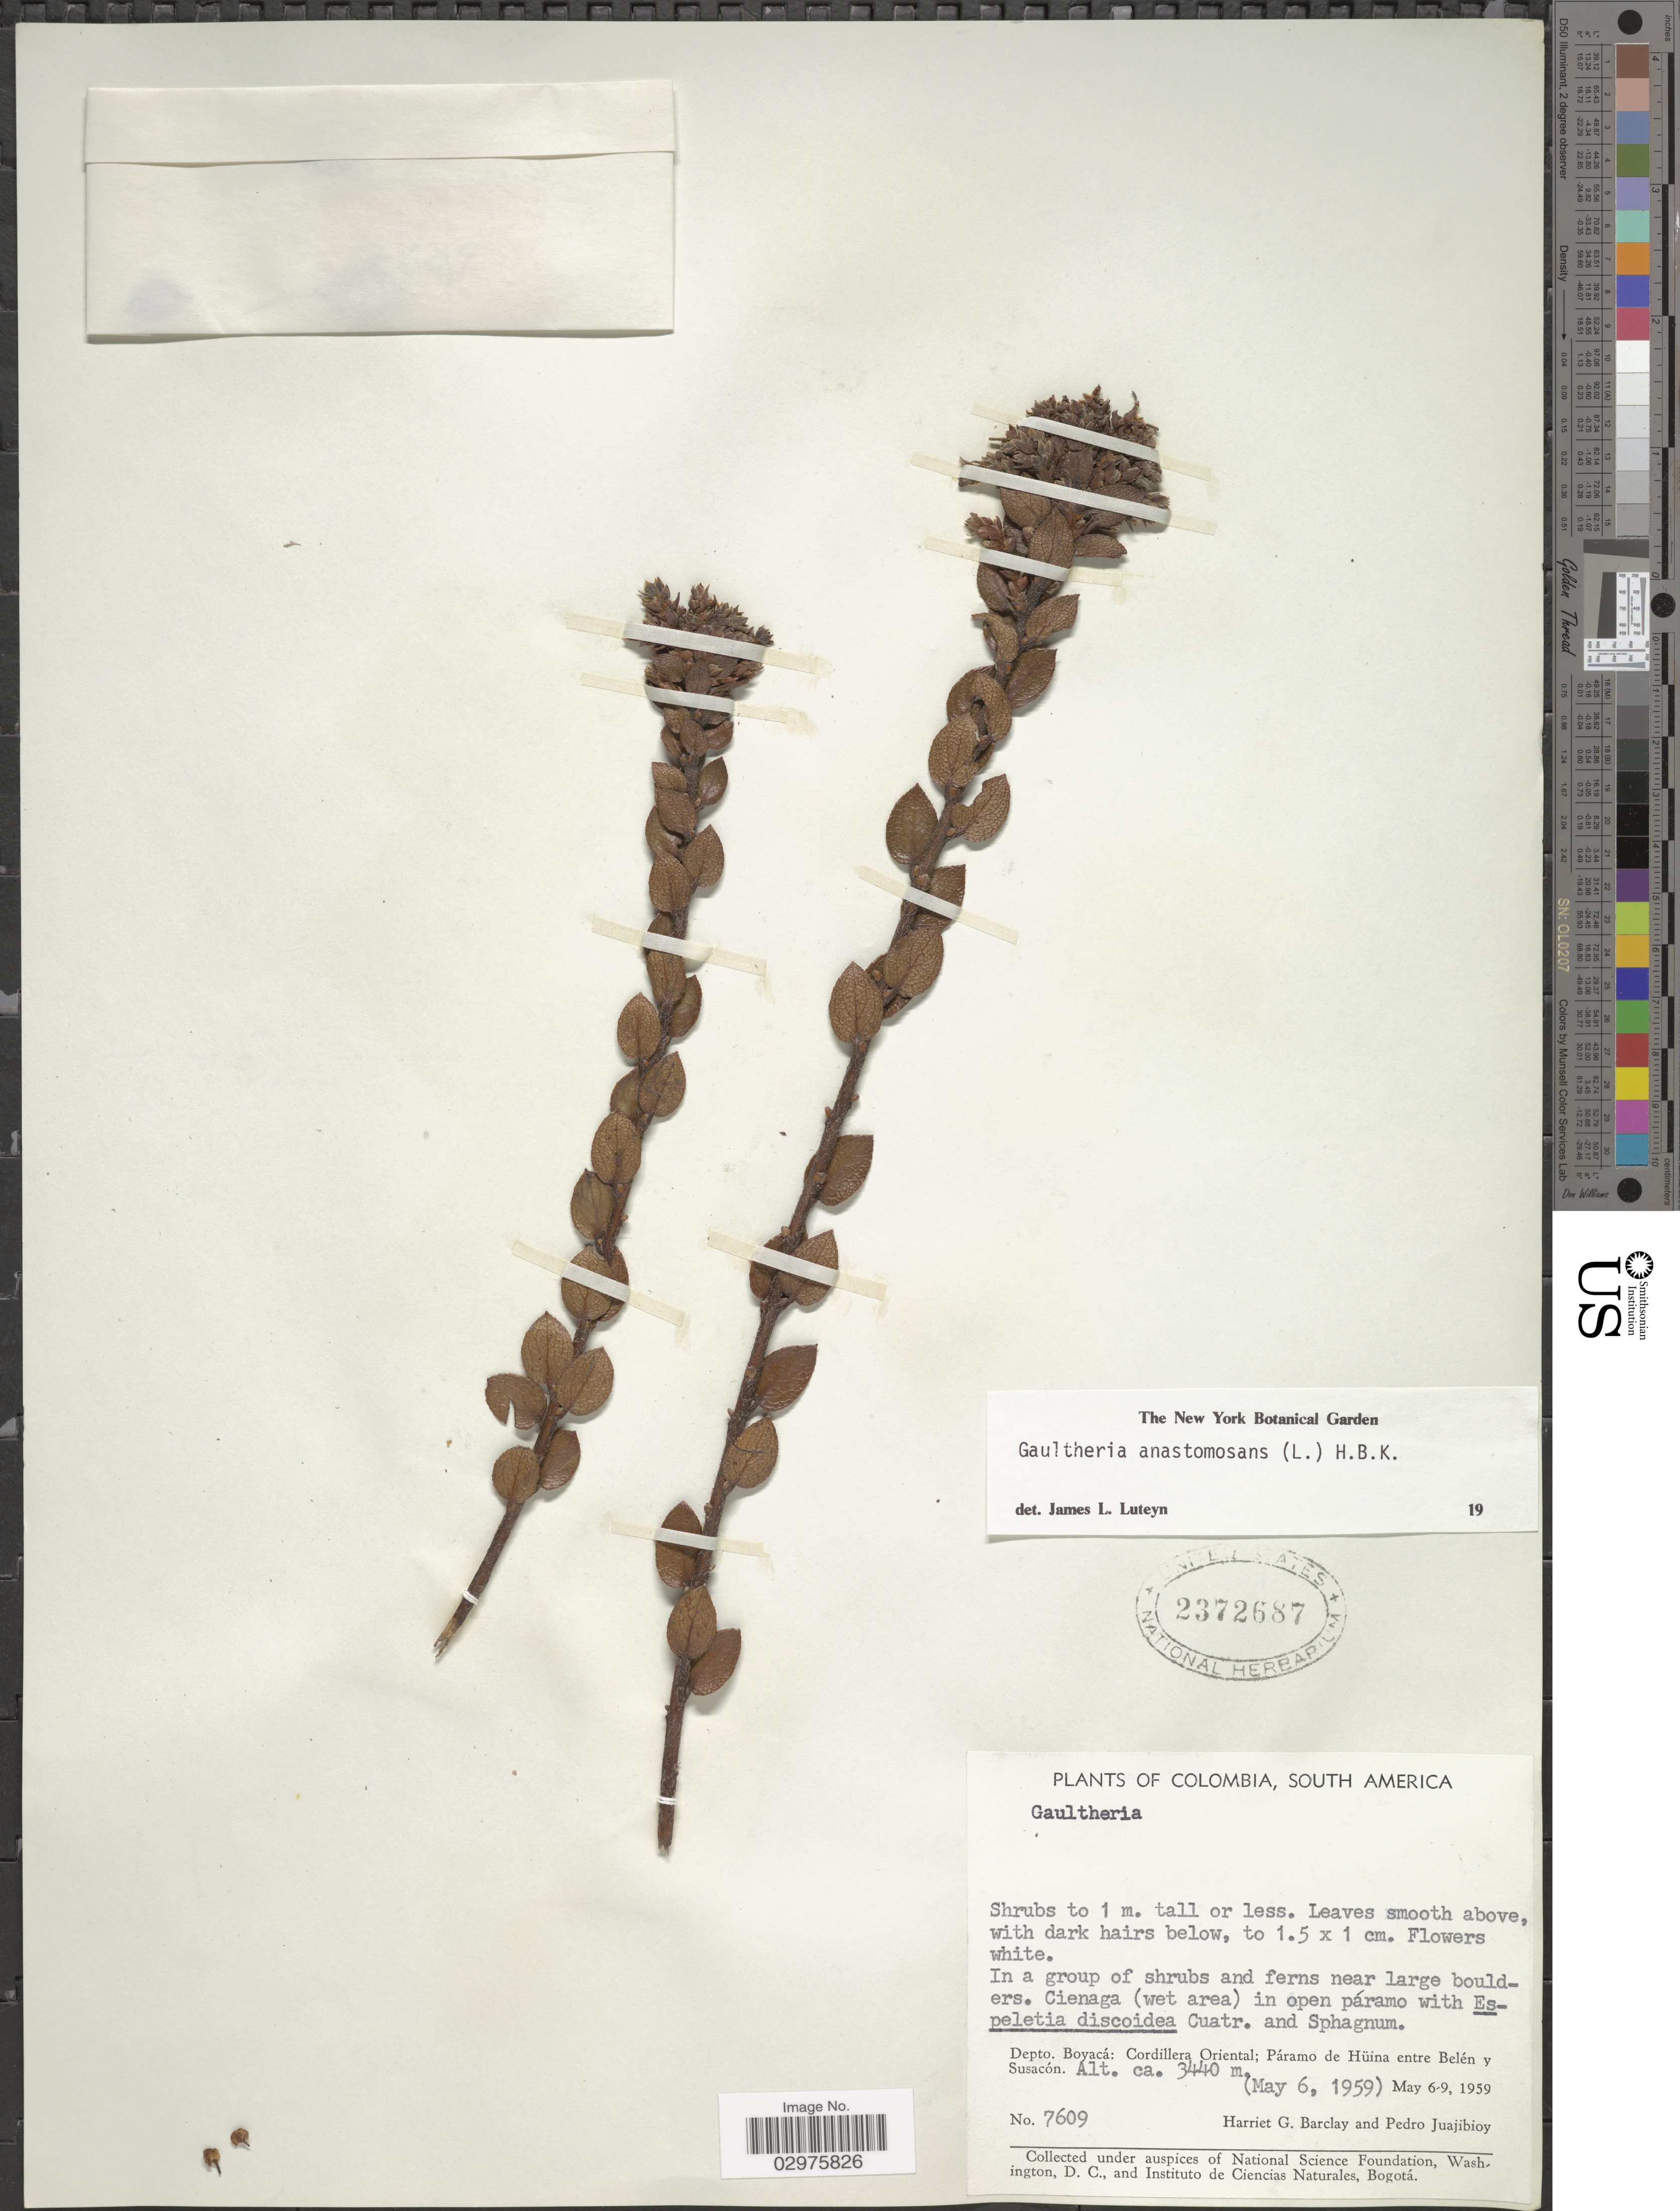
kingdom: Plantae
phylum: Tracheophyta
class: Magnoliopsida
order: Ericales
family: Ericaceae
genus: Gaultheria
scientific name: Gaultheria anastomosans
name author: (L. f.) Kunth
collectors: H. G. Barclay & P. Juajibioy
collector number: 7609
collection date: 1959-05-06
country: Colombia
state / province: Boyacá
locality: Depto. Boyacá: Cordillera Oriental; Páramo de Hüina entre Belén y Susacón.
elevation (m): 3440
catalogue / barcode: US 2372687